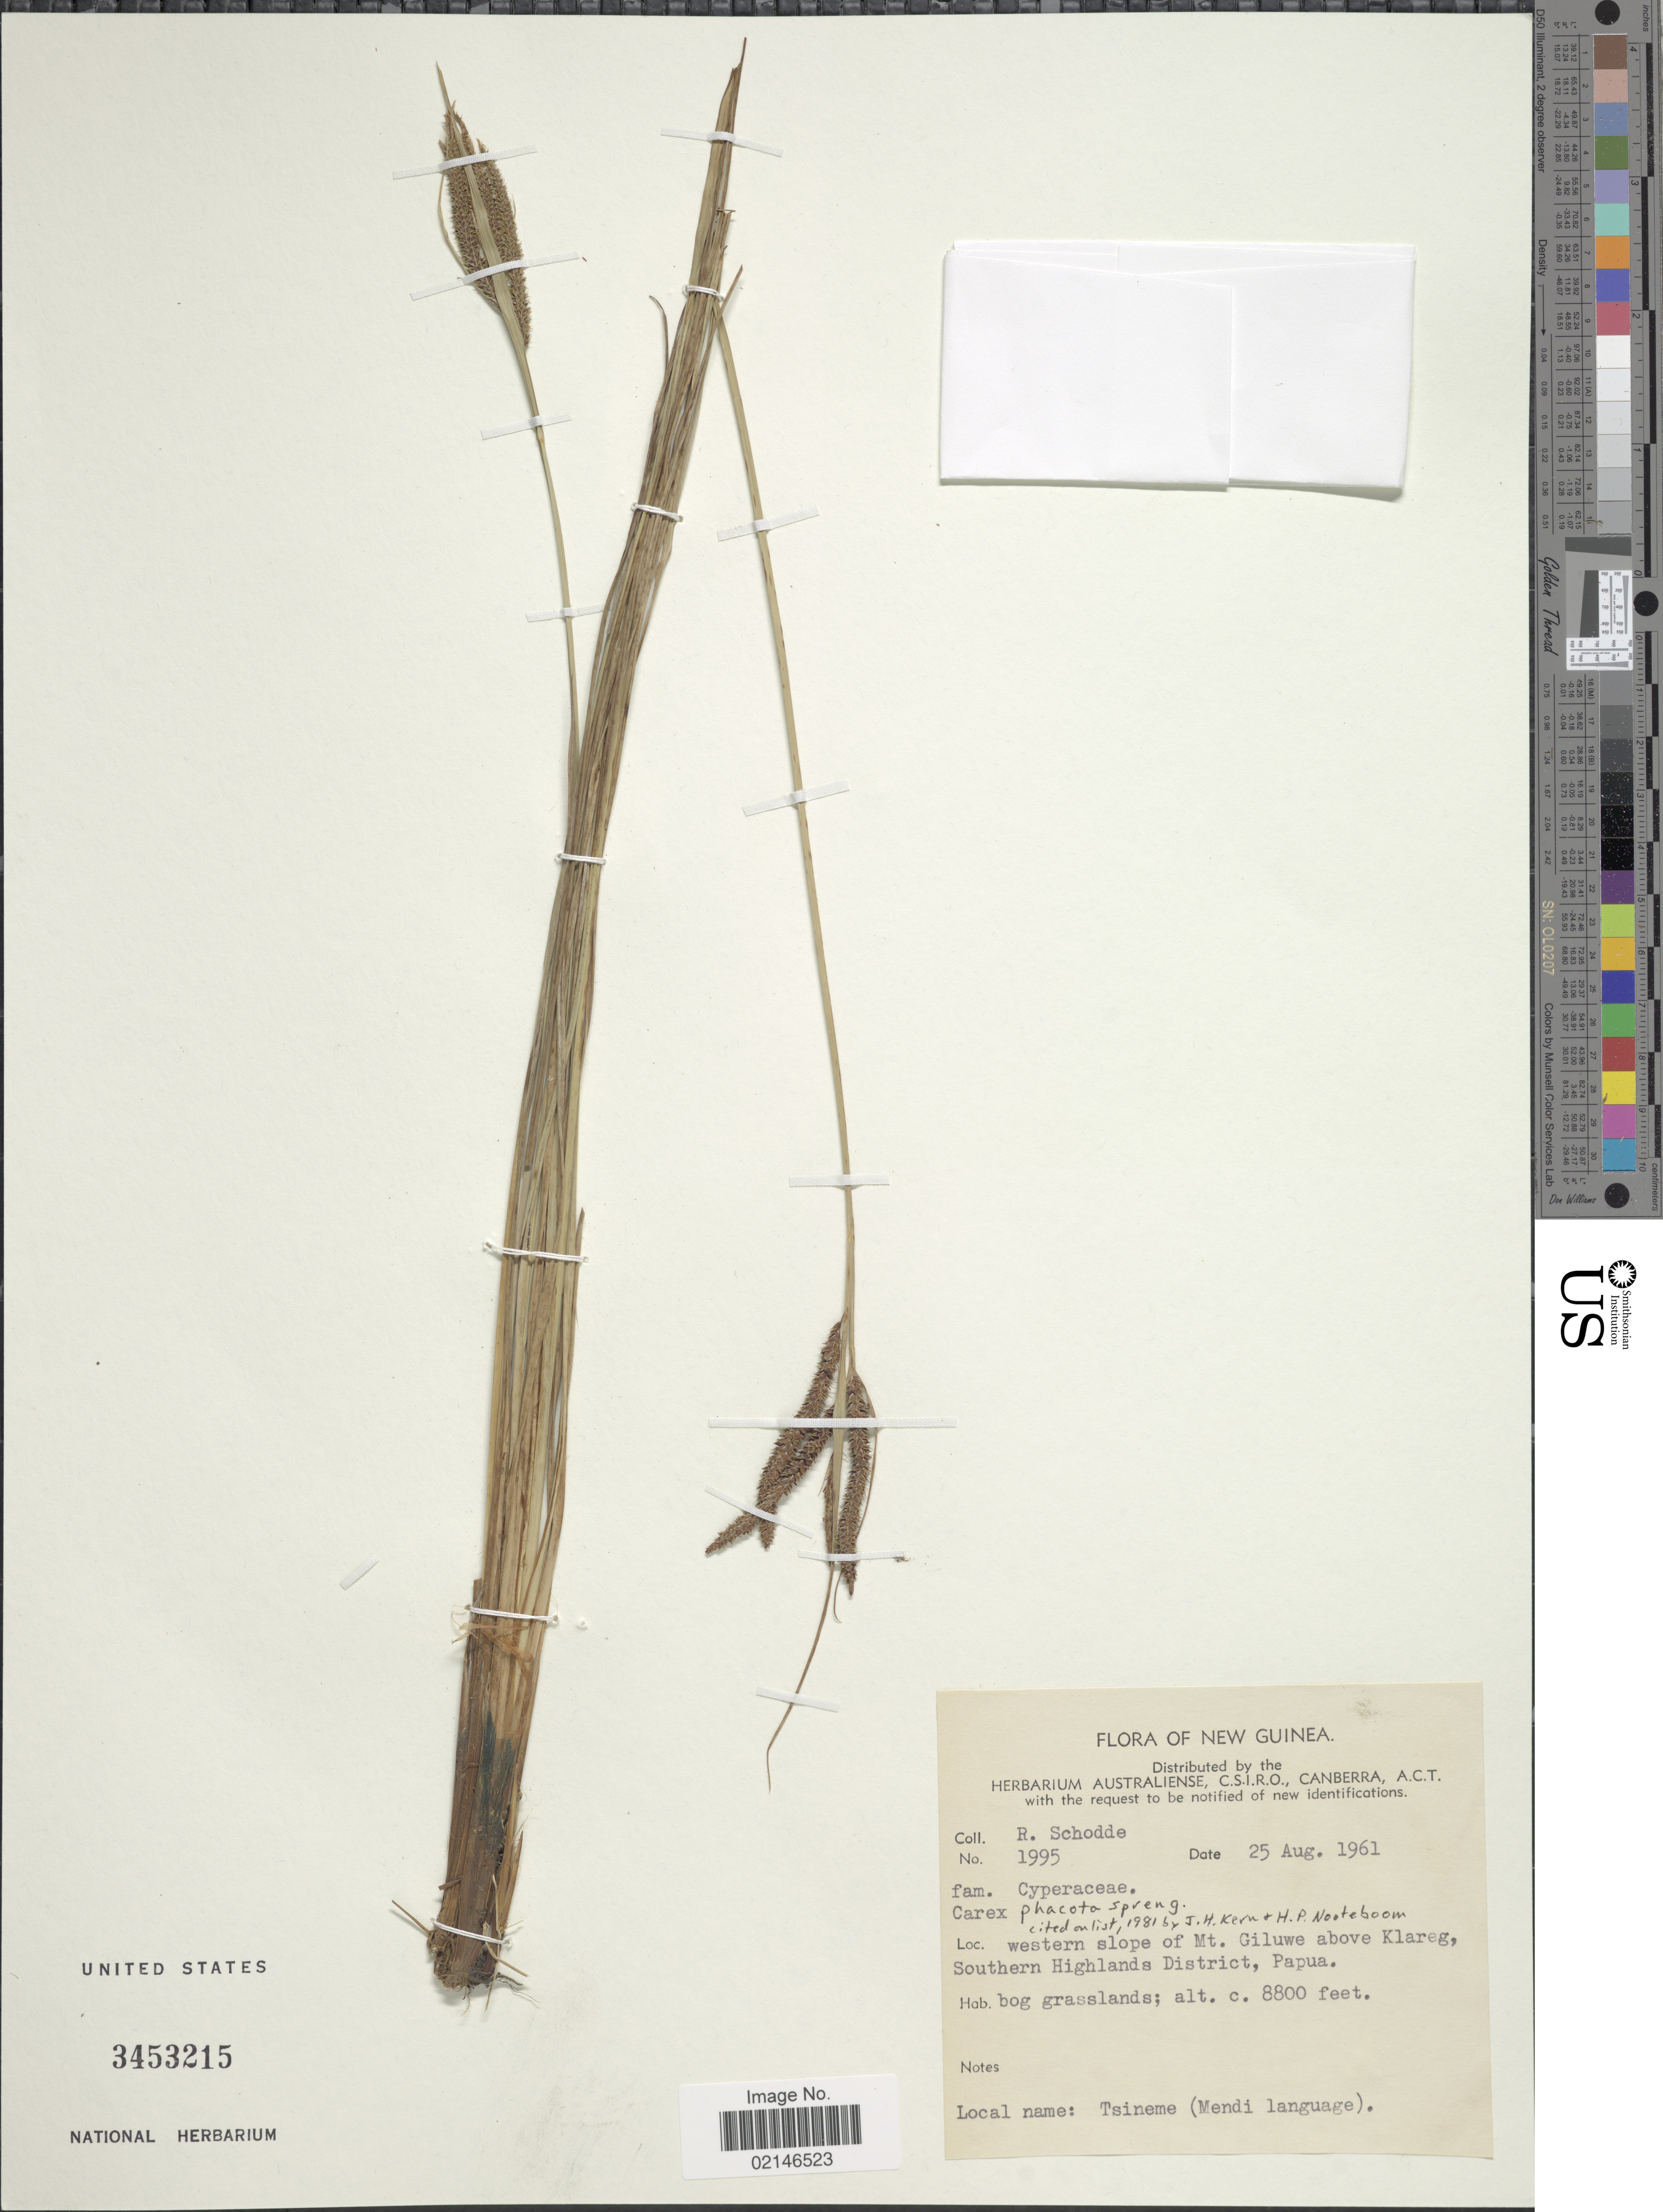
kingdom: Plantae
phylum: Tracheophyta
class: Liliopsida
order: Poales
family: Cyperaceae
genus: Carex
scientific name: Carex phacota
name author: Spreng.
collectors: R. Schodde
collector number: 1995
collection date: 1961-08-25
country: Papua New Guinea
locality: New Guinea, Western slope of Mt. Giluwe above Klareg, Southern Highlands District, Papua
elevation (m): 2682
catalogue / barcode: US 3453215